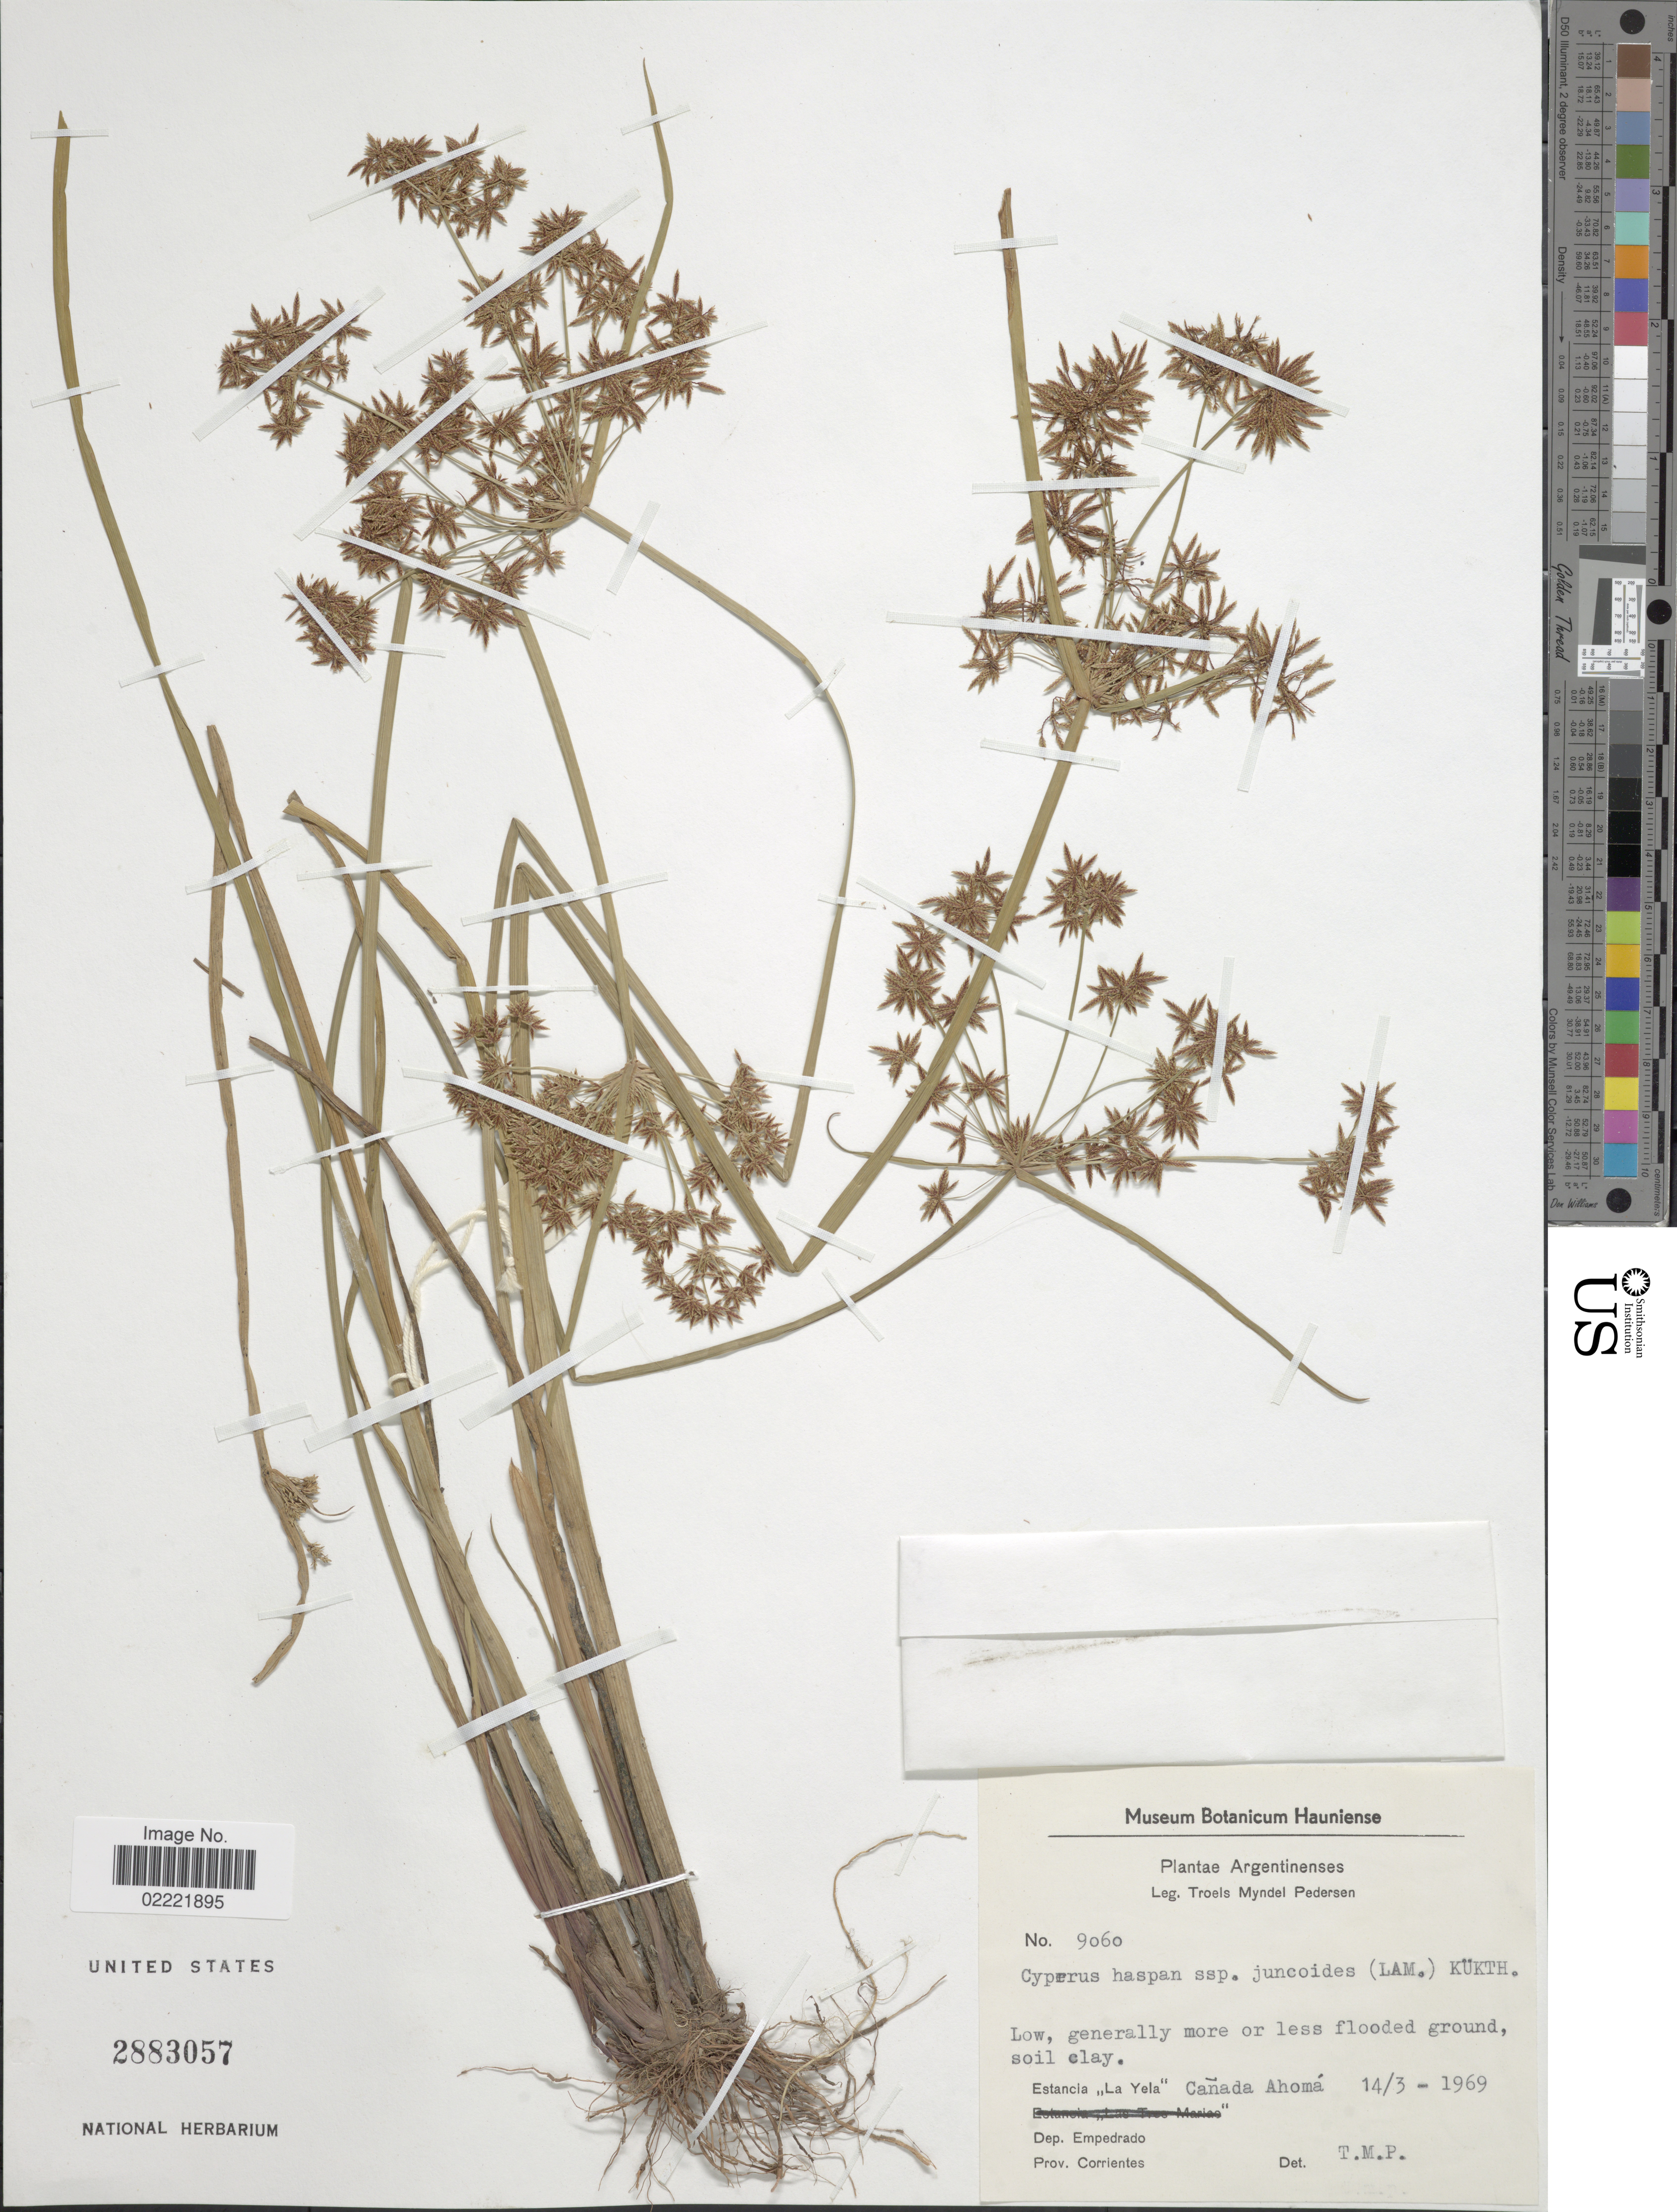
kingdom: Plantae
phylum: Tracheophyta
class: Liliopsida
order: Poales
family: Cyperaceae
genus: Cyperus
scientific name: Cyperus haspan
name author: L.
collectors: T. Pederson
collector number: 9060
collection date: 1969-03-14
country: Argentina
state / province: Corrientes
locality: Estancia La Yela Canada Ahoma, dep. Empedrado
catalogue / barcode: US 2883057